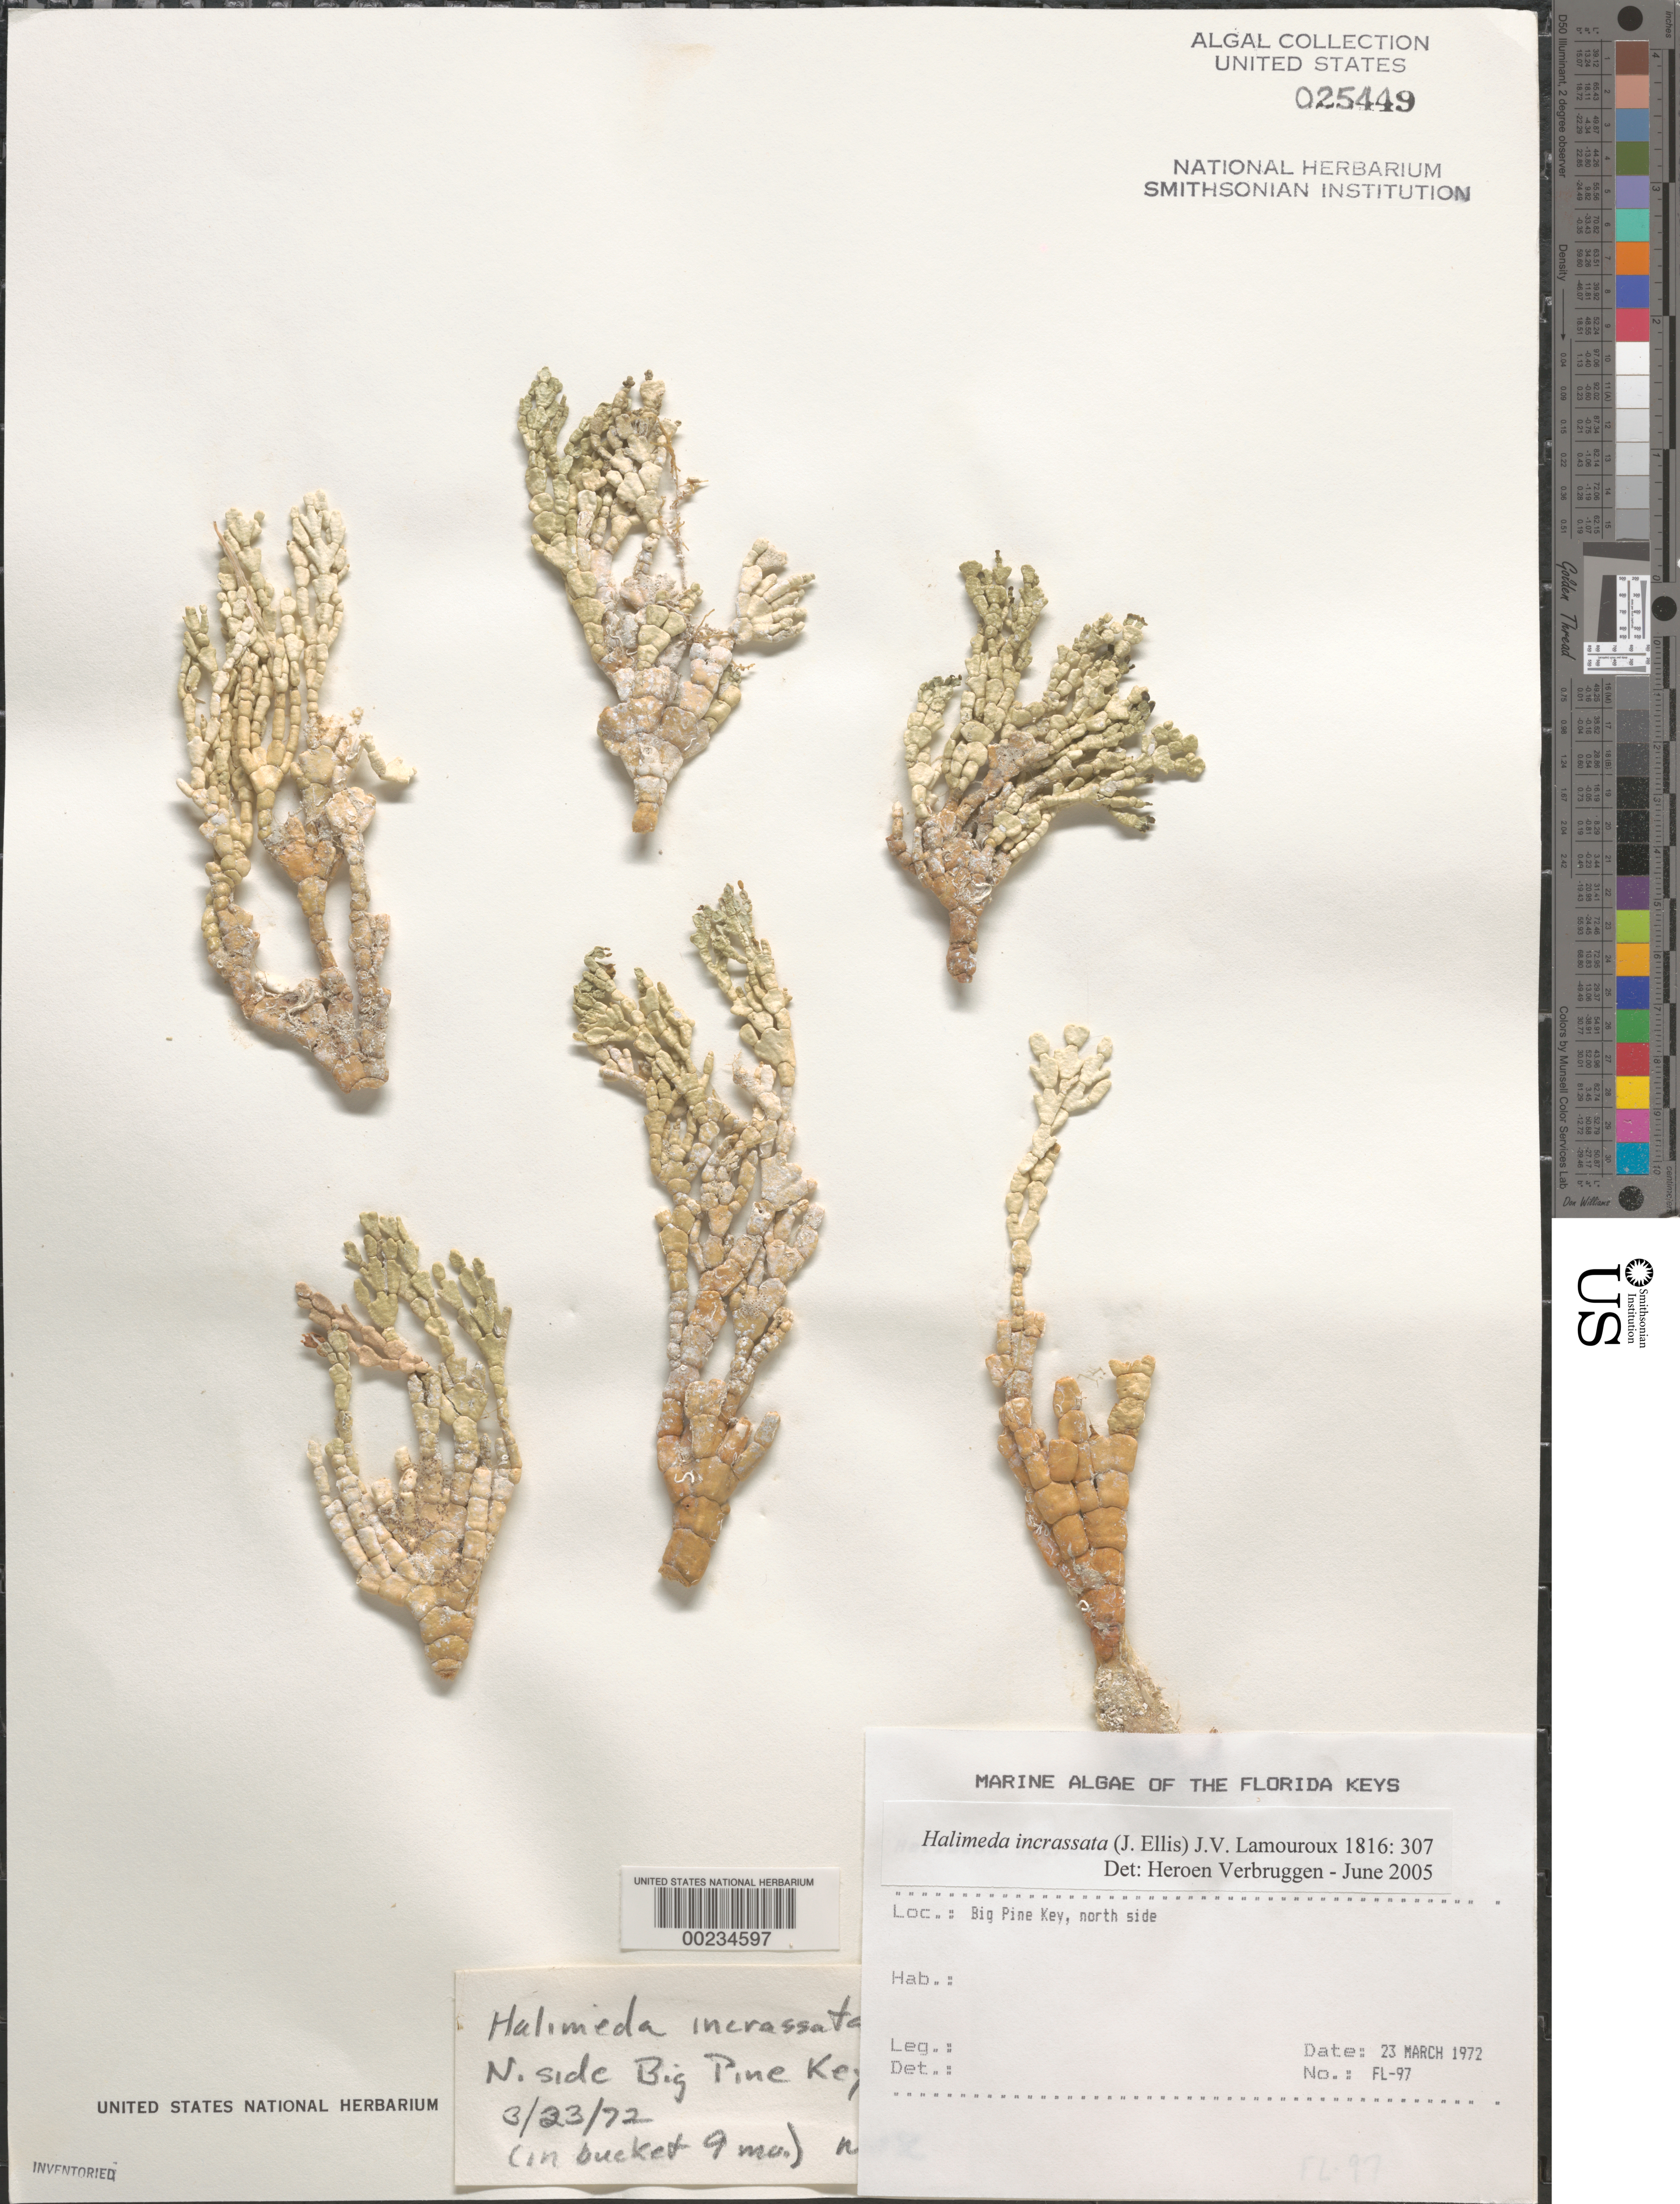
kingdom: Plantae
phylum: Chlorophyta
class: Ulvophyceae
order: Bryopsidales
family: Halimedaceae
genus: Halimeda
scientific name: Halimeda incrassata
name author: (J. Ellis) J.V.Lamouroux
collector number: FL-97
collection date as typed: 23 Mar 1972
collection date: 1972-03-23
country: United States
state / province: Florida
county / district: Monroe County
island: Big Pine Key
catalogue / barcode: US 25449